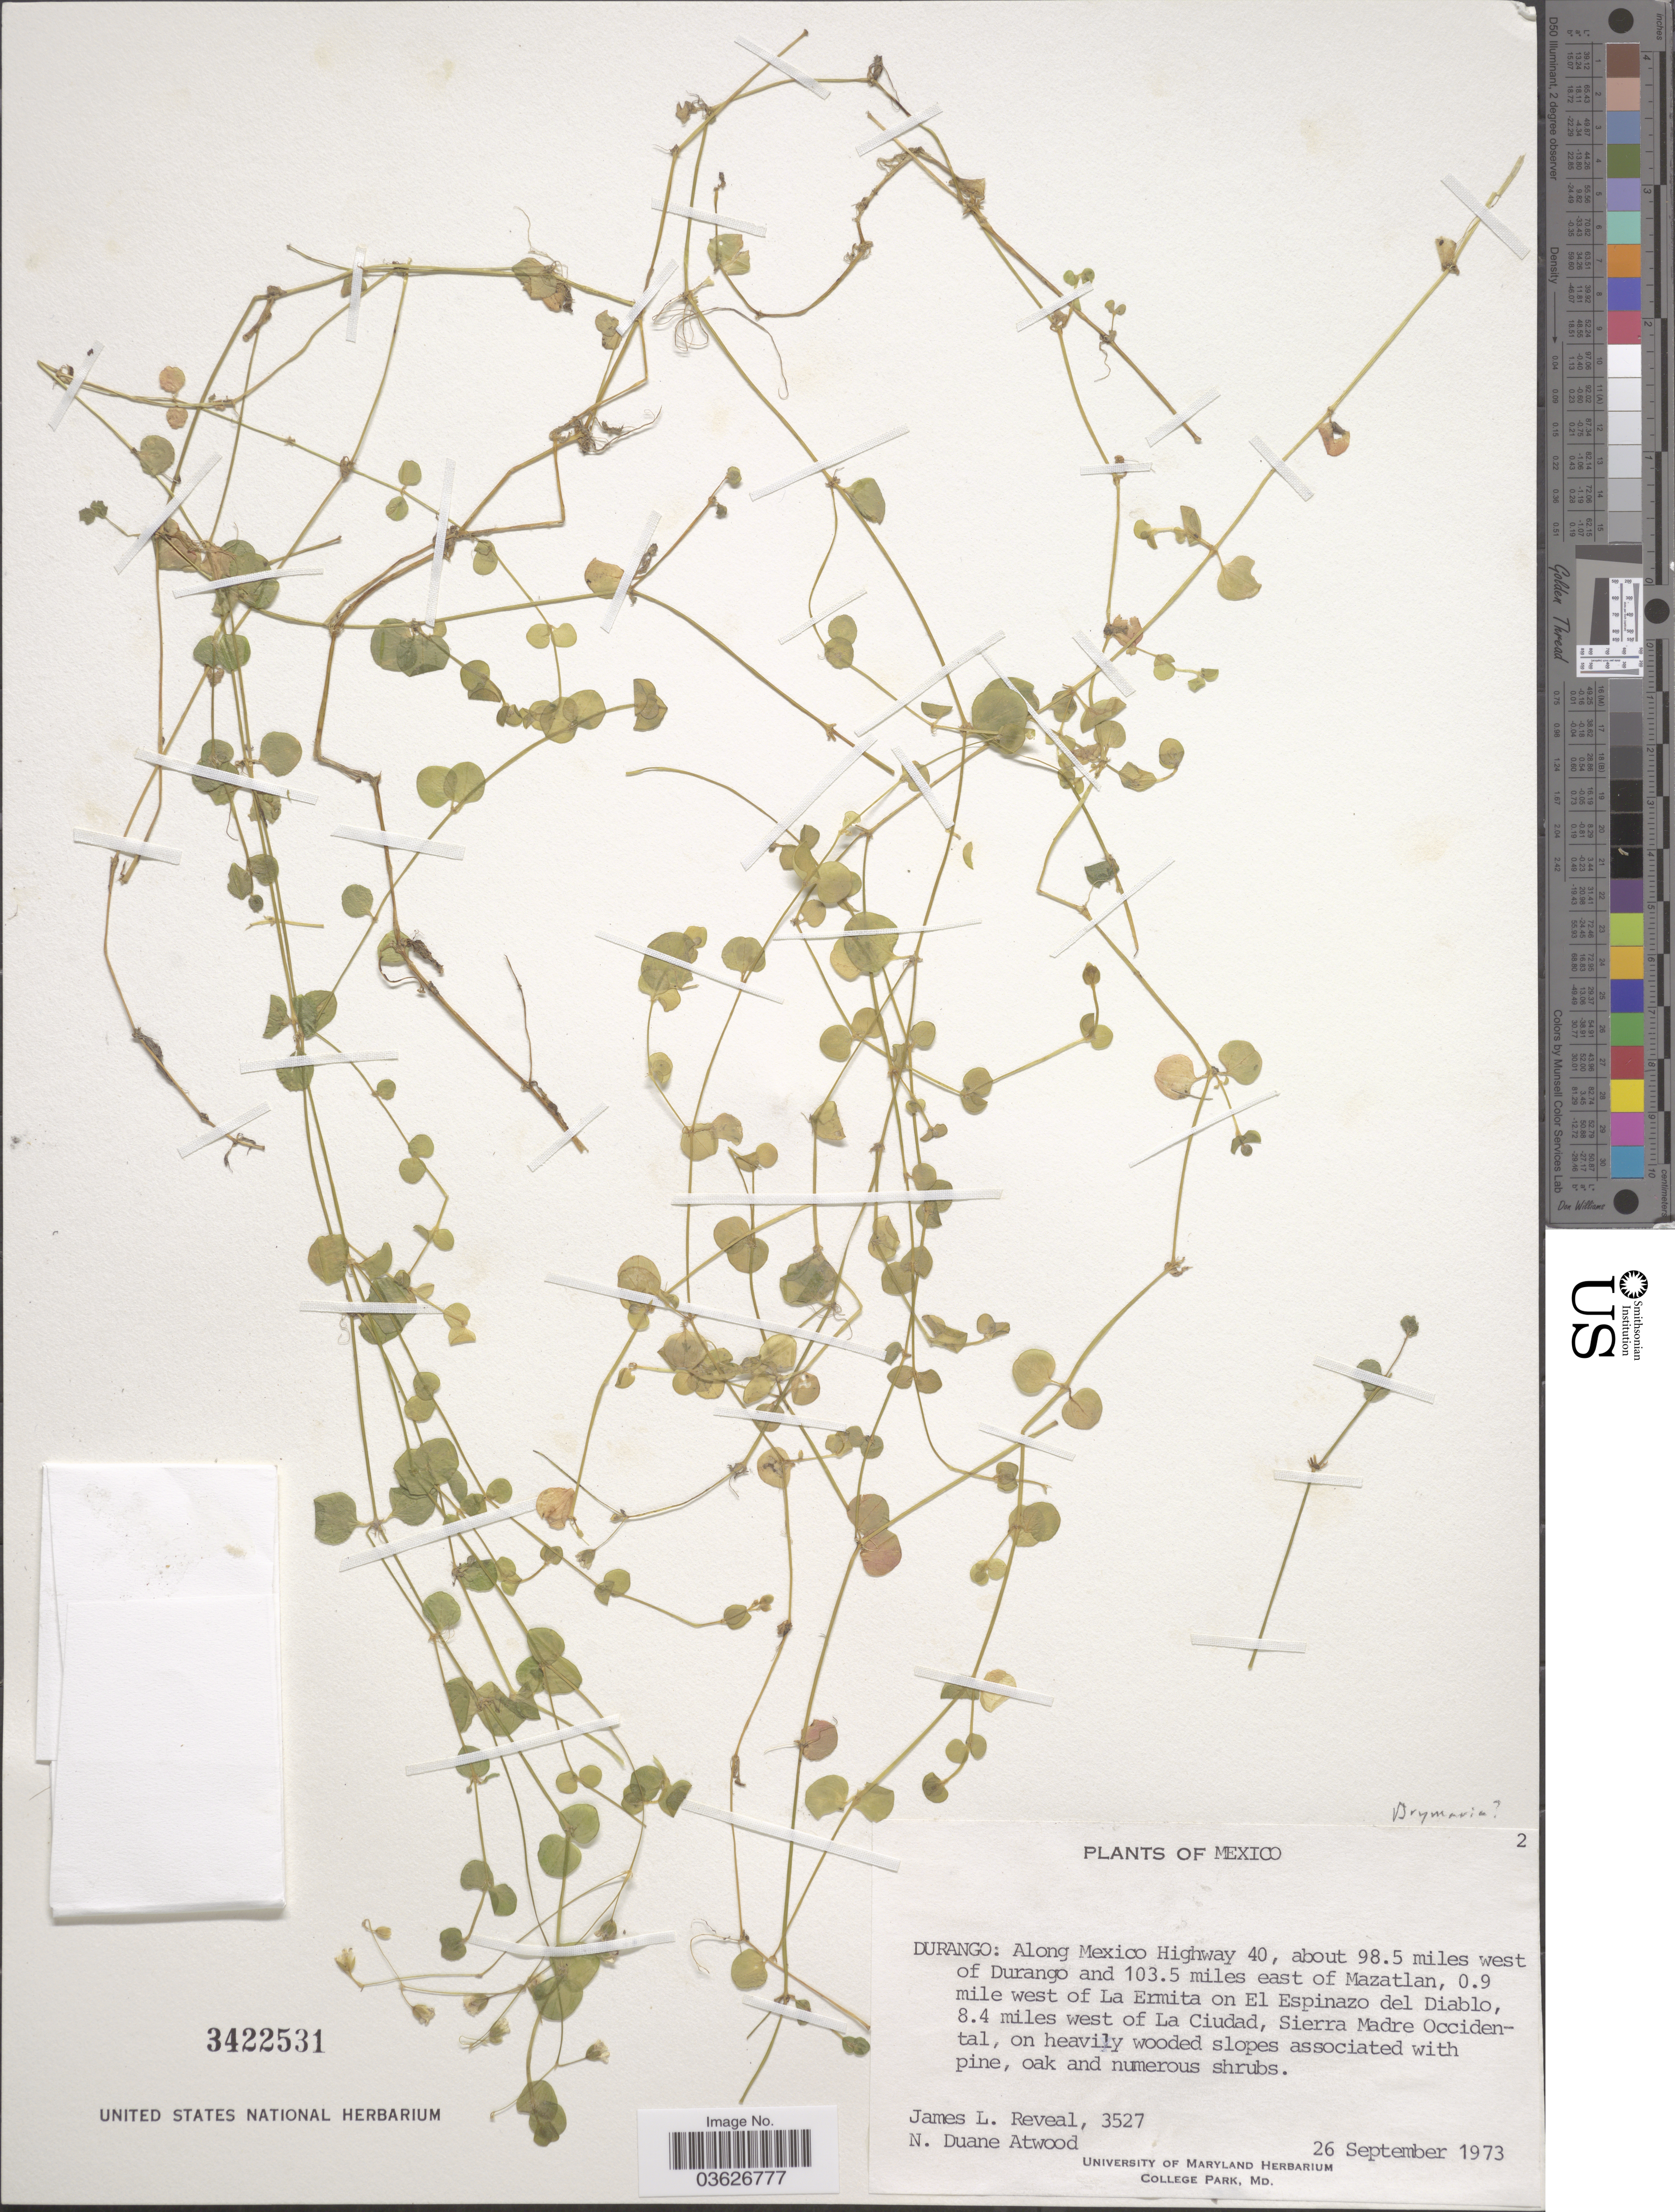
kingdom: Plantae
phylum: Tracheophyta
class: Magnoliopsida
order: Caryophyllales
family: Caryophyllaceae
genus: Drymaria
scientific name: Drymaria sp.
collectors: J. L. Reveal & N. Atwood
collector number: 3527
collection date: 1973-09-26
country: Mexico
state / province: Durango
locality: Along Mexico Highway 40, about 98.5 miles west of Durango and 103.5 miles east of Mazatlan, 0.9 mile west of La Ermita on El Espinazo del Diablo, 8.4 miles west of La Ciudad, Sierra Madre Occidental.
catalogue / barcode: US 3422531